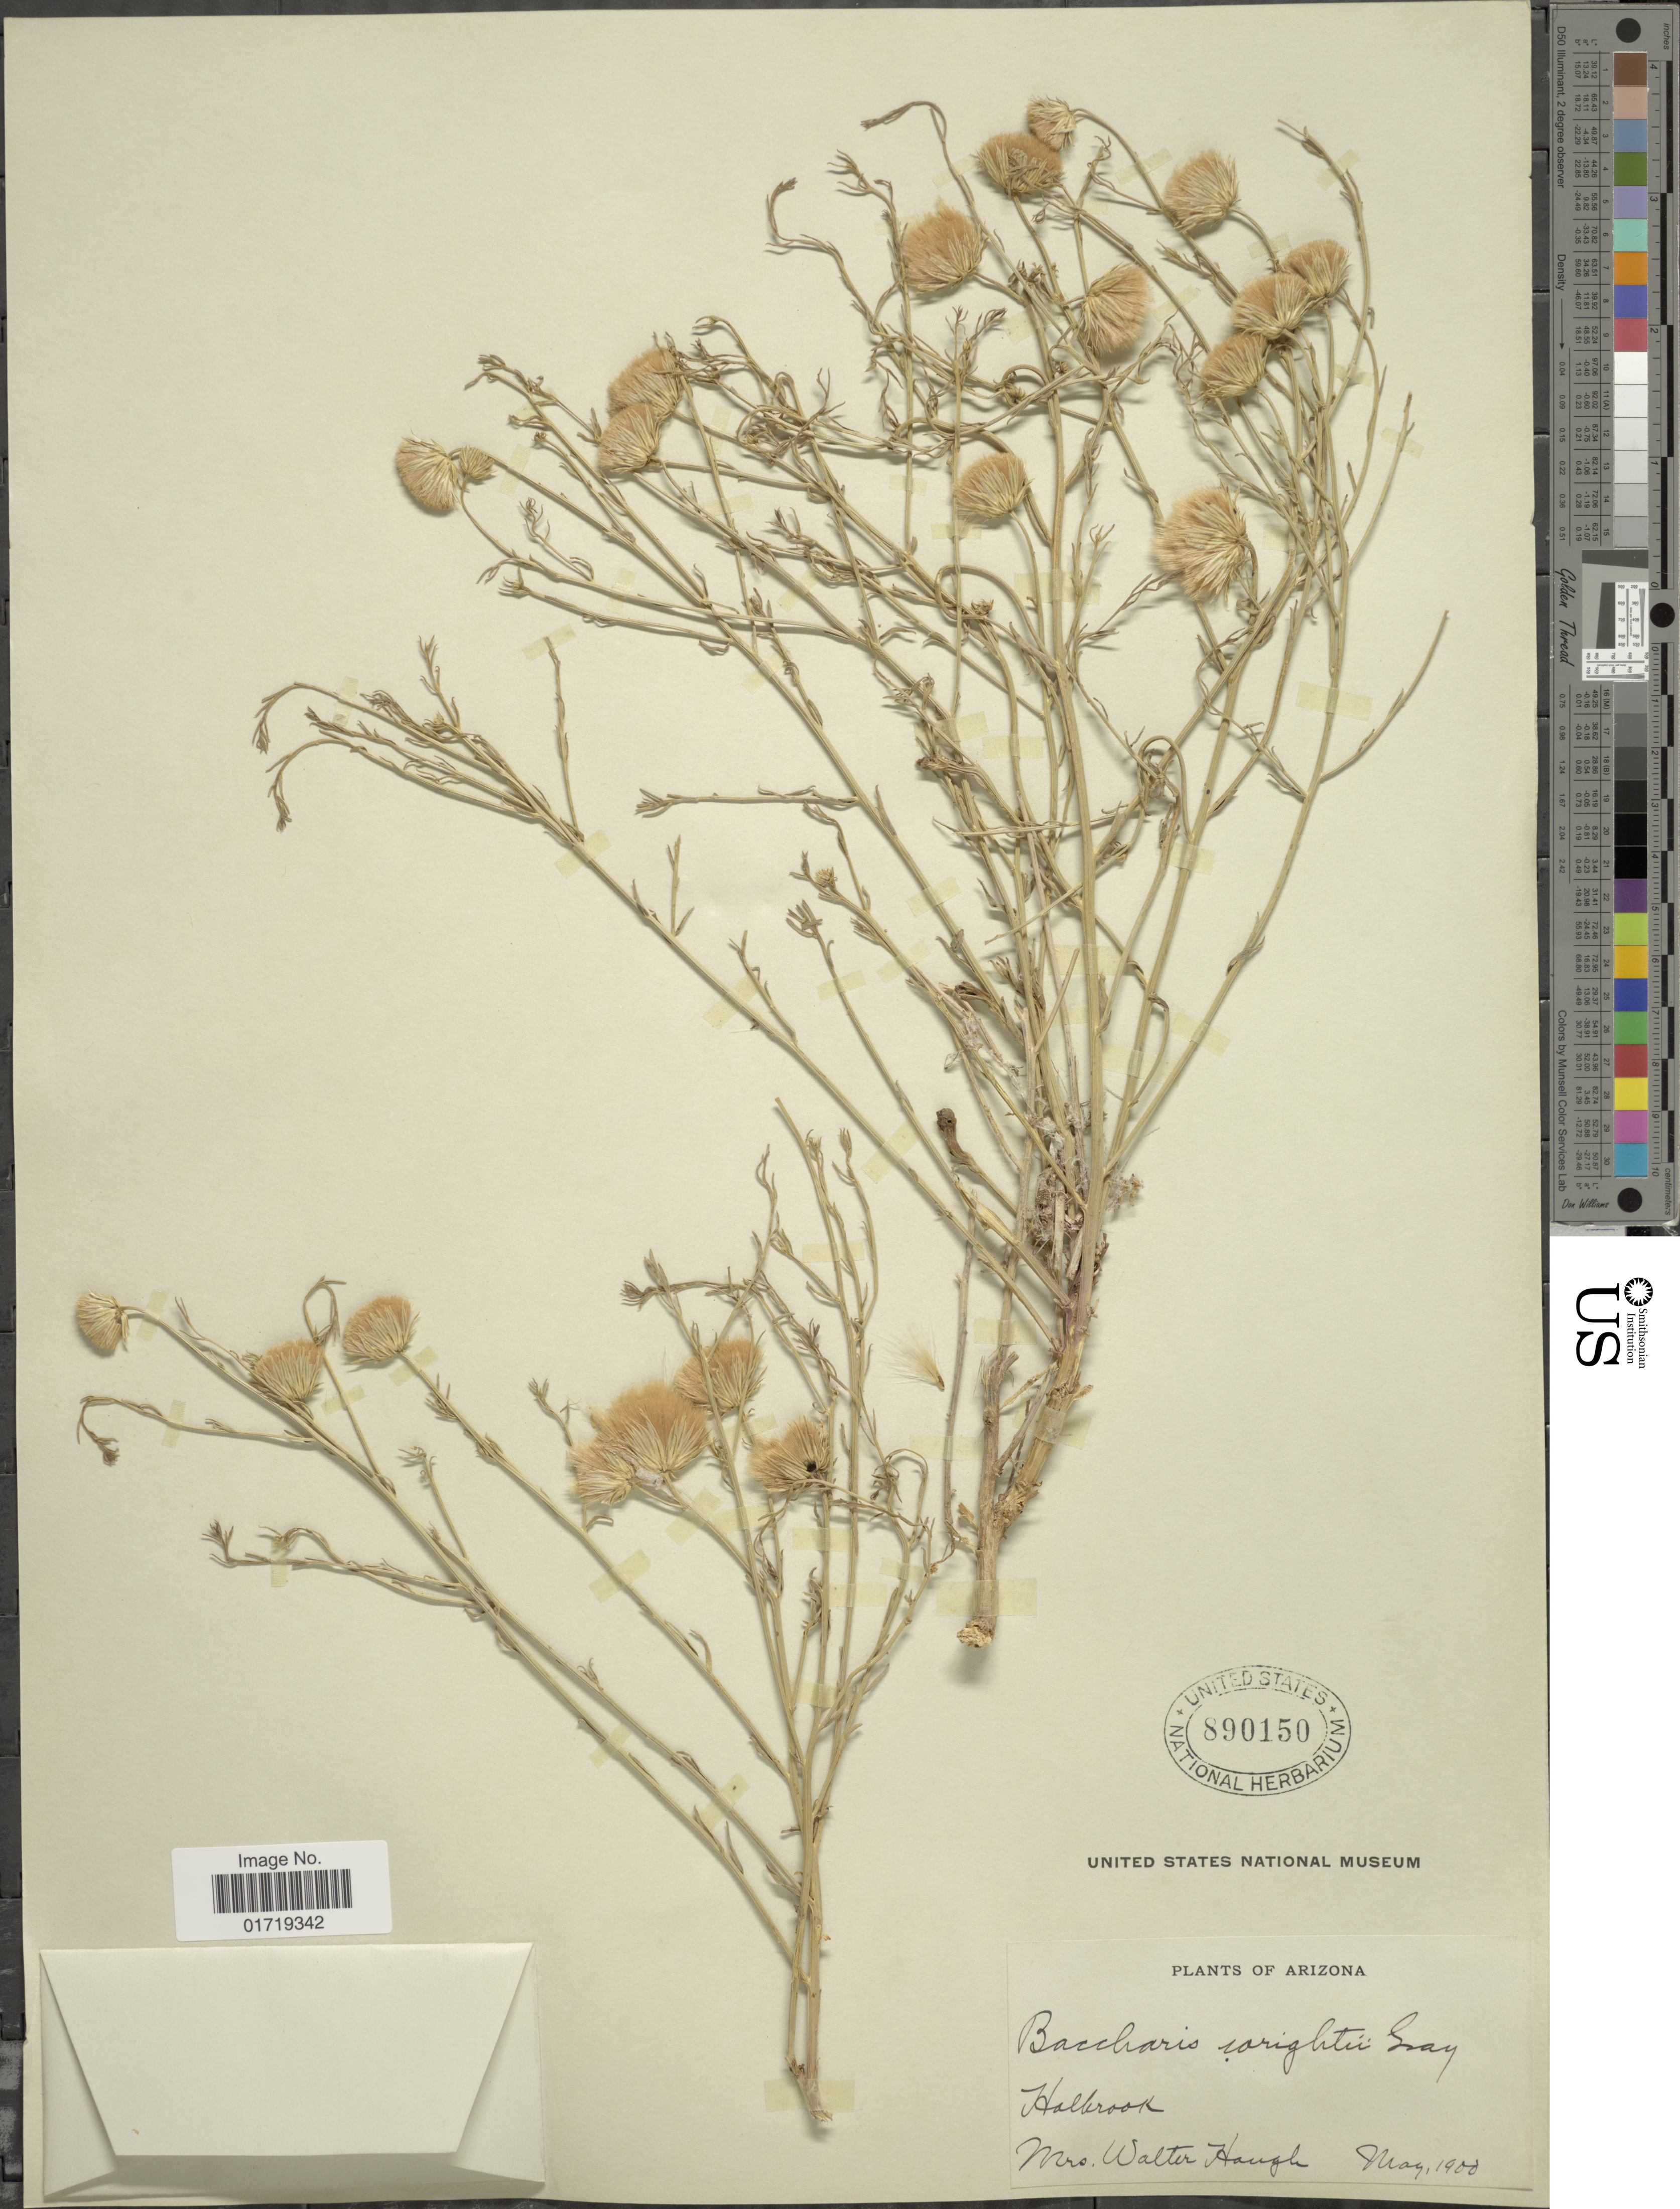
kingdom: Plantae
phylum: Tracheophyta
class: Magnoliopsida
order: Asterales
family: Asteraceae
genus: Baccharis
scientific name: Baccharis wrightii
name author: A. Gray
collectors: W. Haugh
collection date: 1900-05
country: United States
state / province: Arizona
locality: Halbrook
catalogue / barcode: US 890150